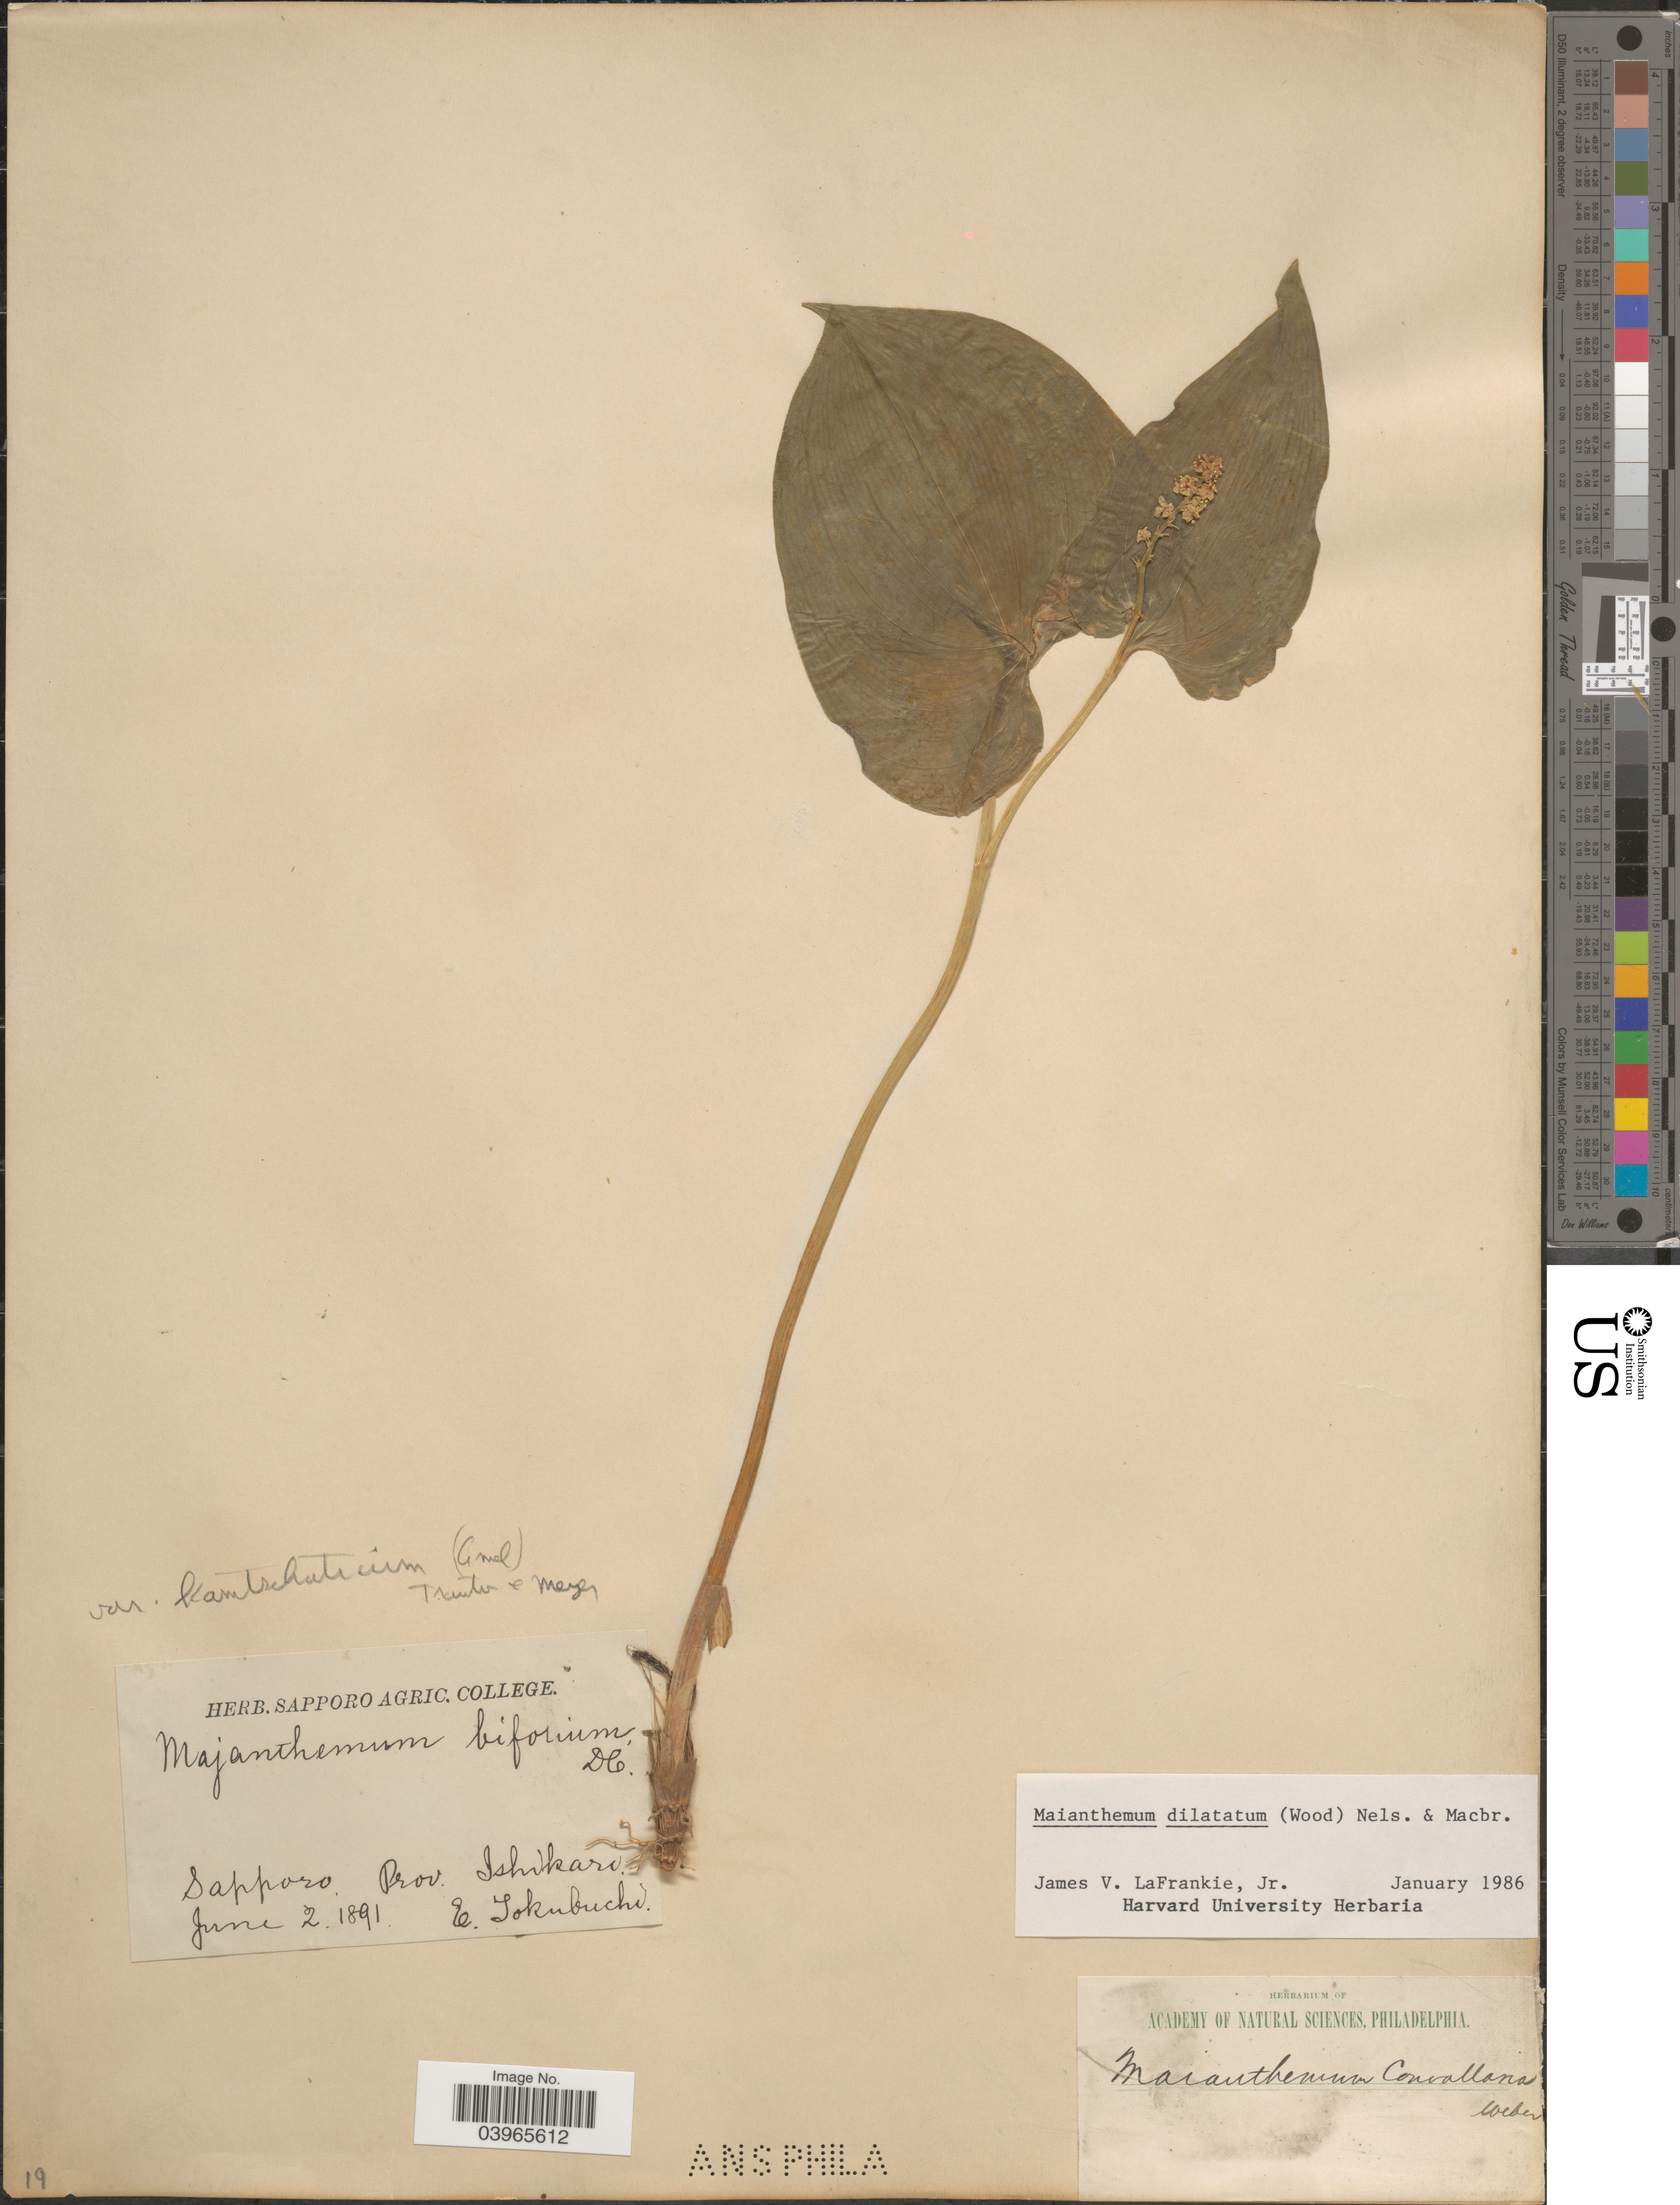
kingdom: Plantae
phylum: Tracheophyta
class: Liliopsida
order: Asparagales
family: Asparagaceae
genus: Maianthemum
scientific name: Maianthemum dilatatum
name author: (Alph. Wood) A. Nelson & J.F. Macbr.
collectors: E. Tokubuchi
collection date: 1891-06-02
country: Japan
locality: Sapporo. Prov. Ishikari.